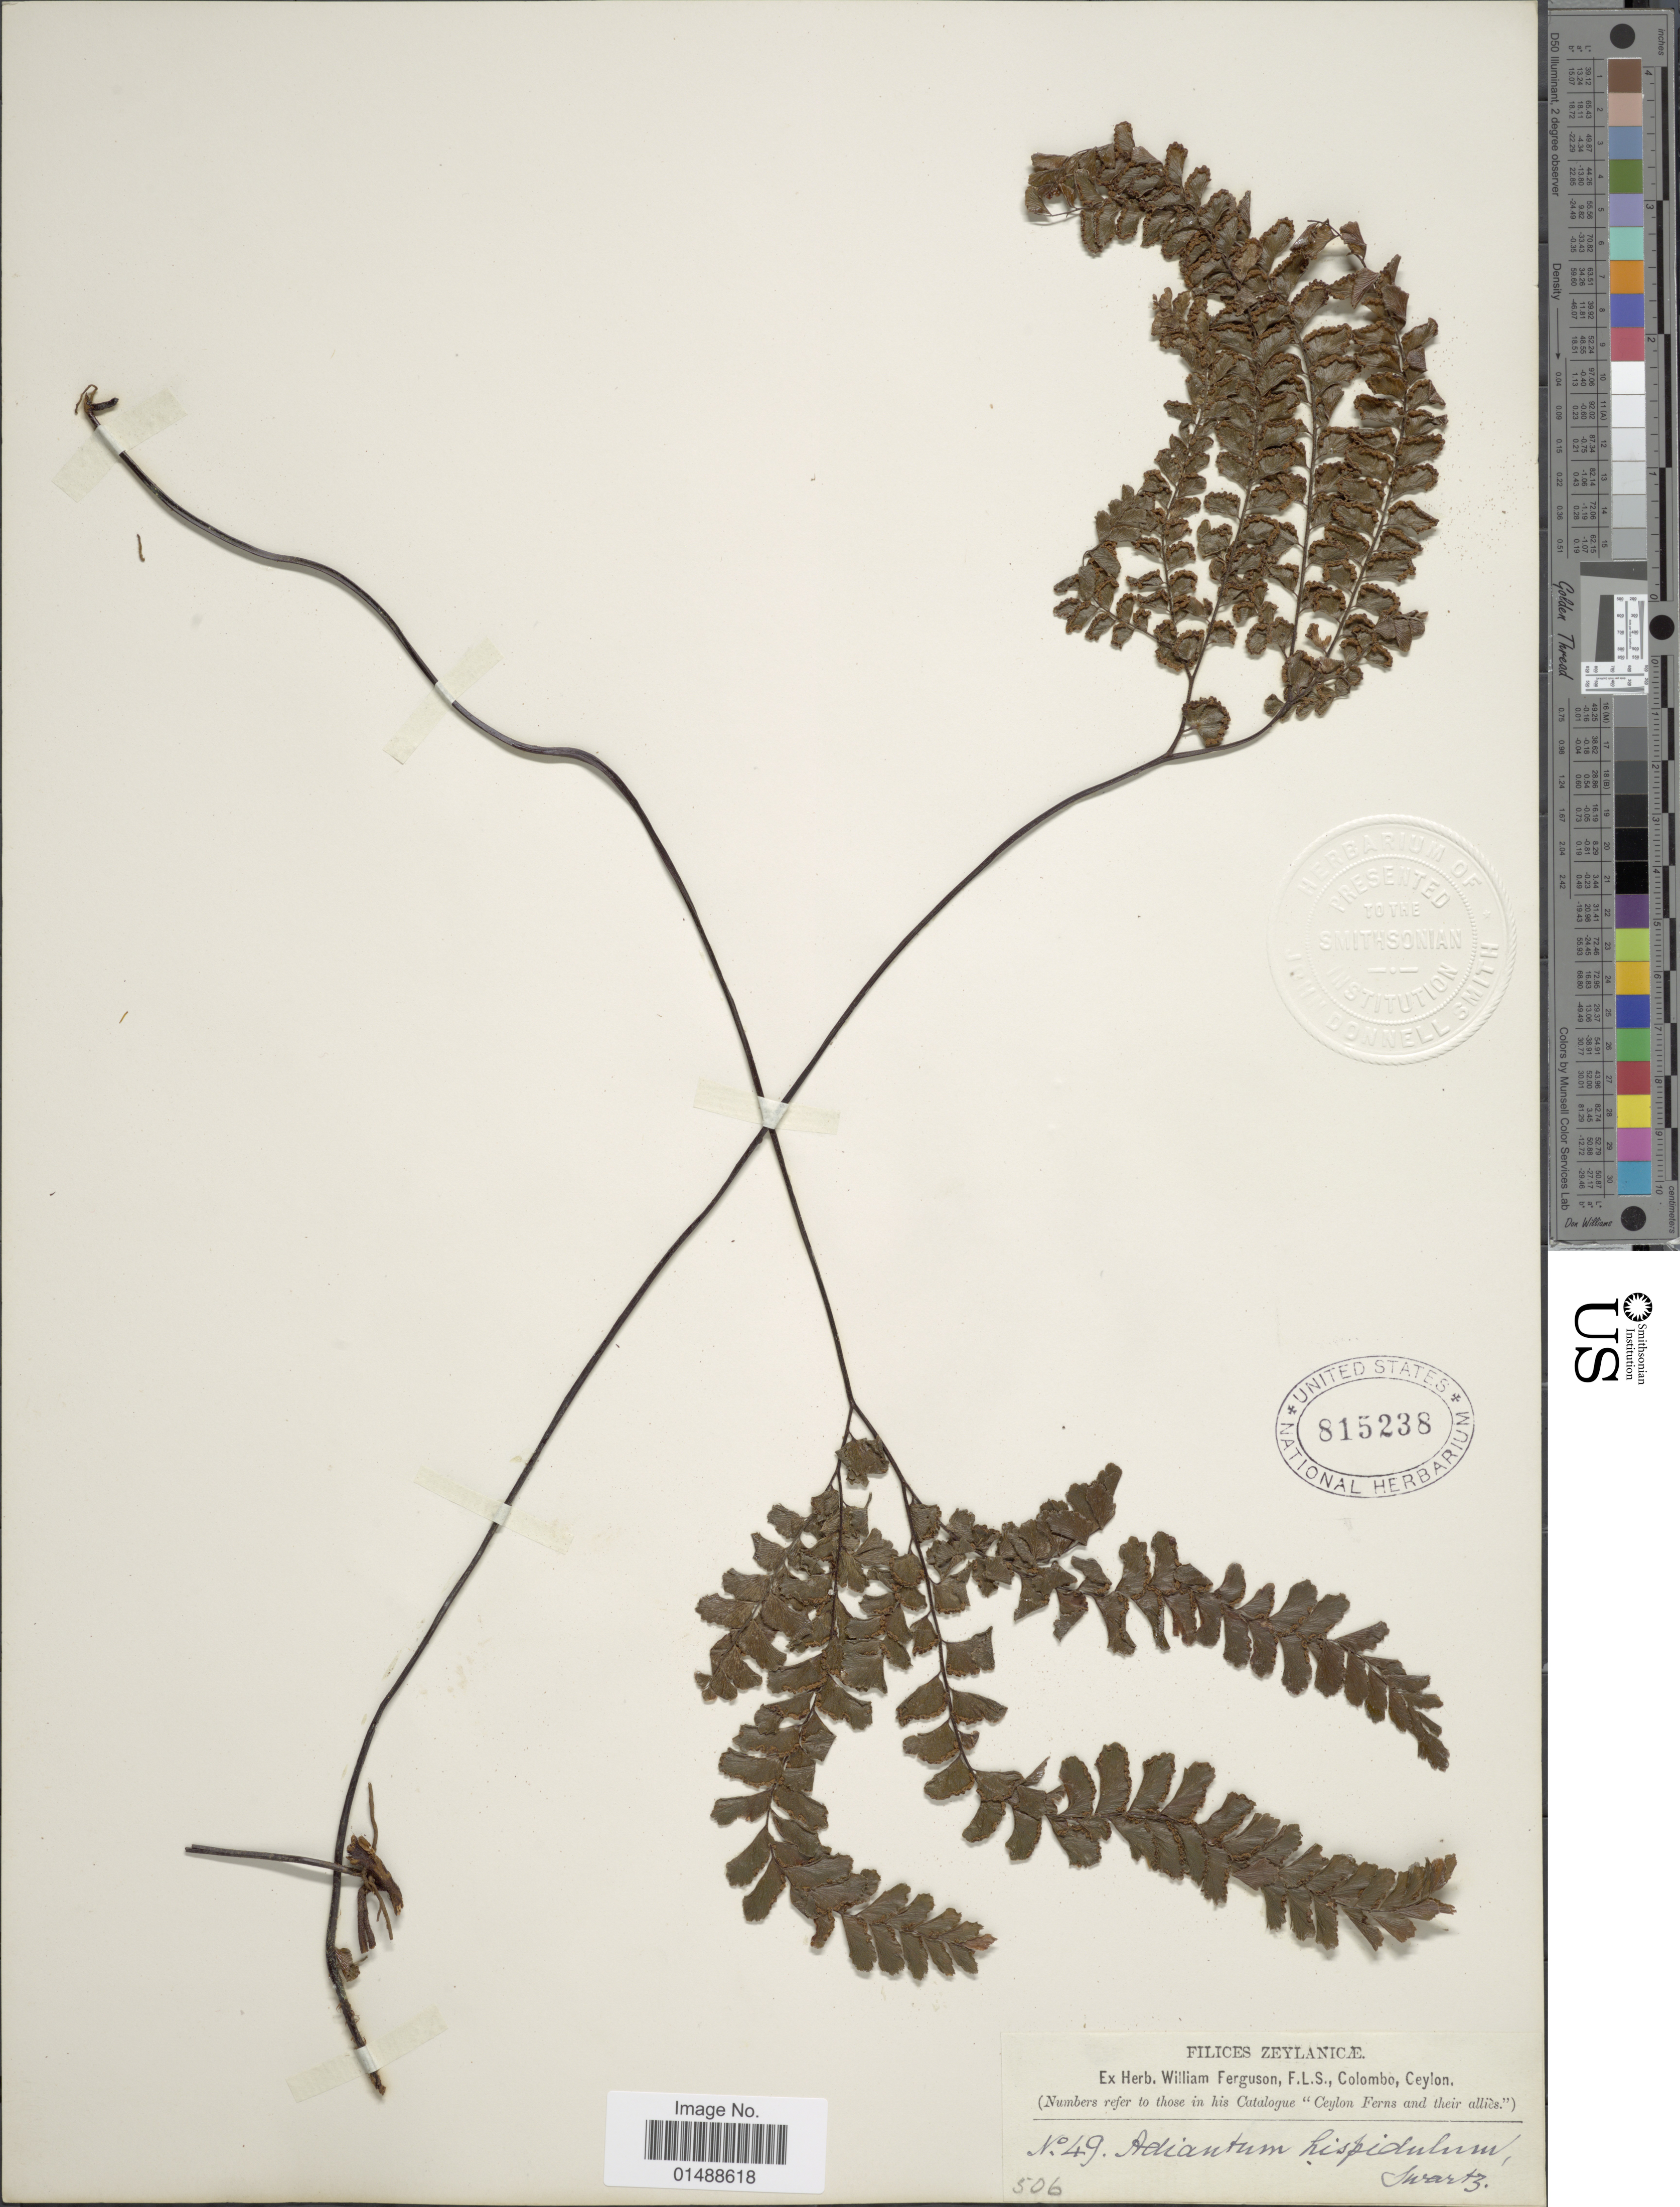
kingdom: Plantae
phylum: Tracheophyta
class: Polypodiopsida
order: Polypodiales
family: Pteridaceae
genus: Adiantum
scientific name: Adiantum hispidulum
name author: Sw.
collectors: ex herb. W. Ferguson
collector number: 49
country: Sri Lanka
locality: Zeylanciae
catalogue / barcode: US 815238